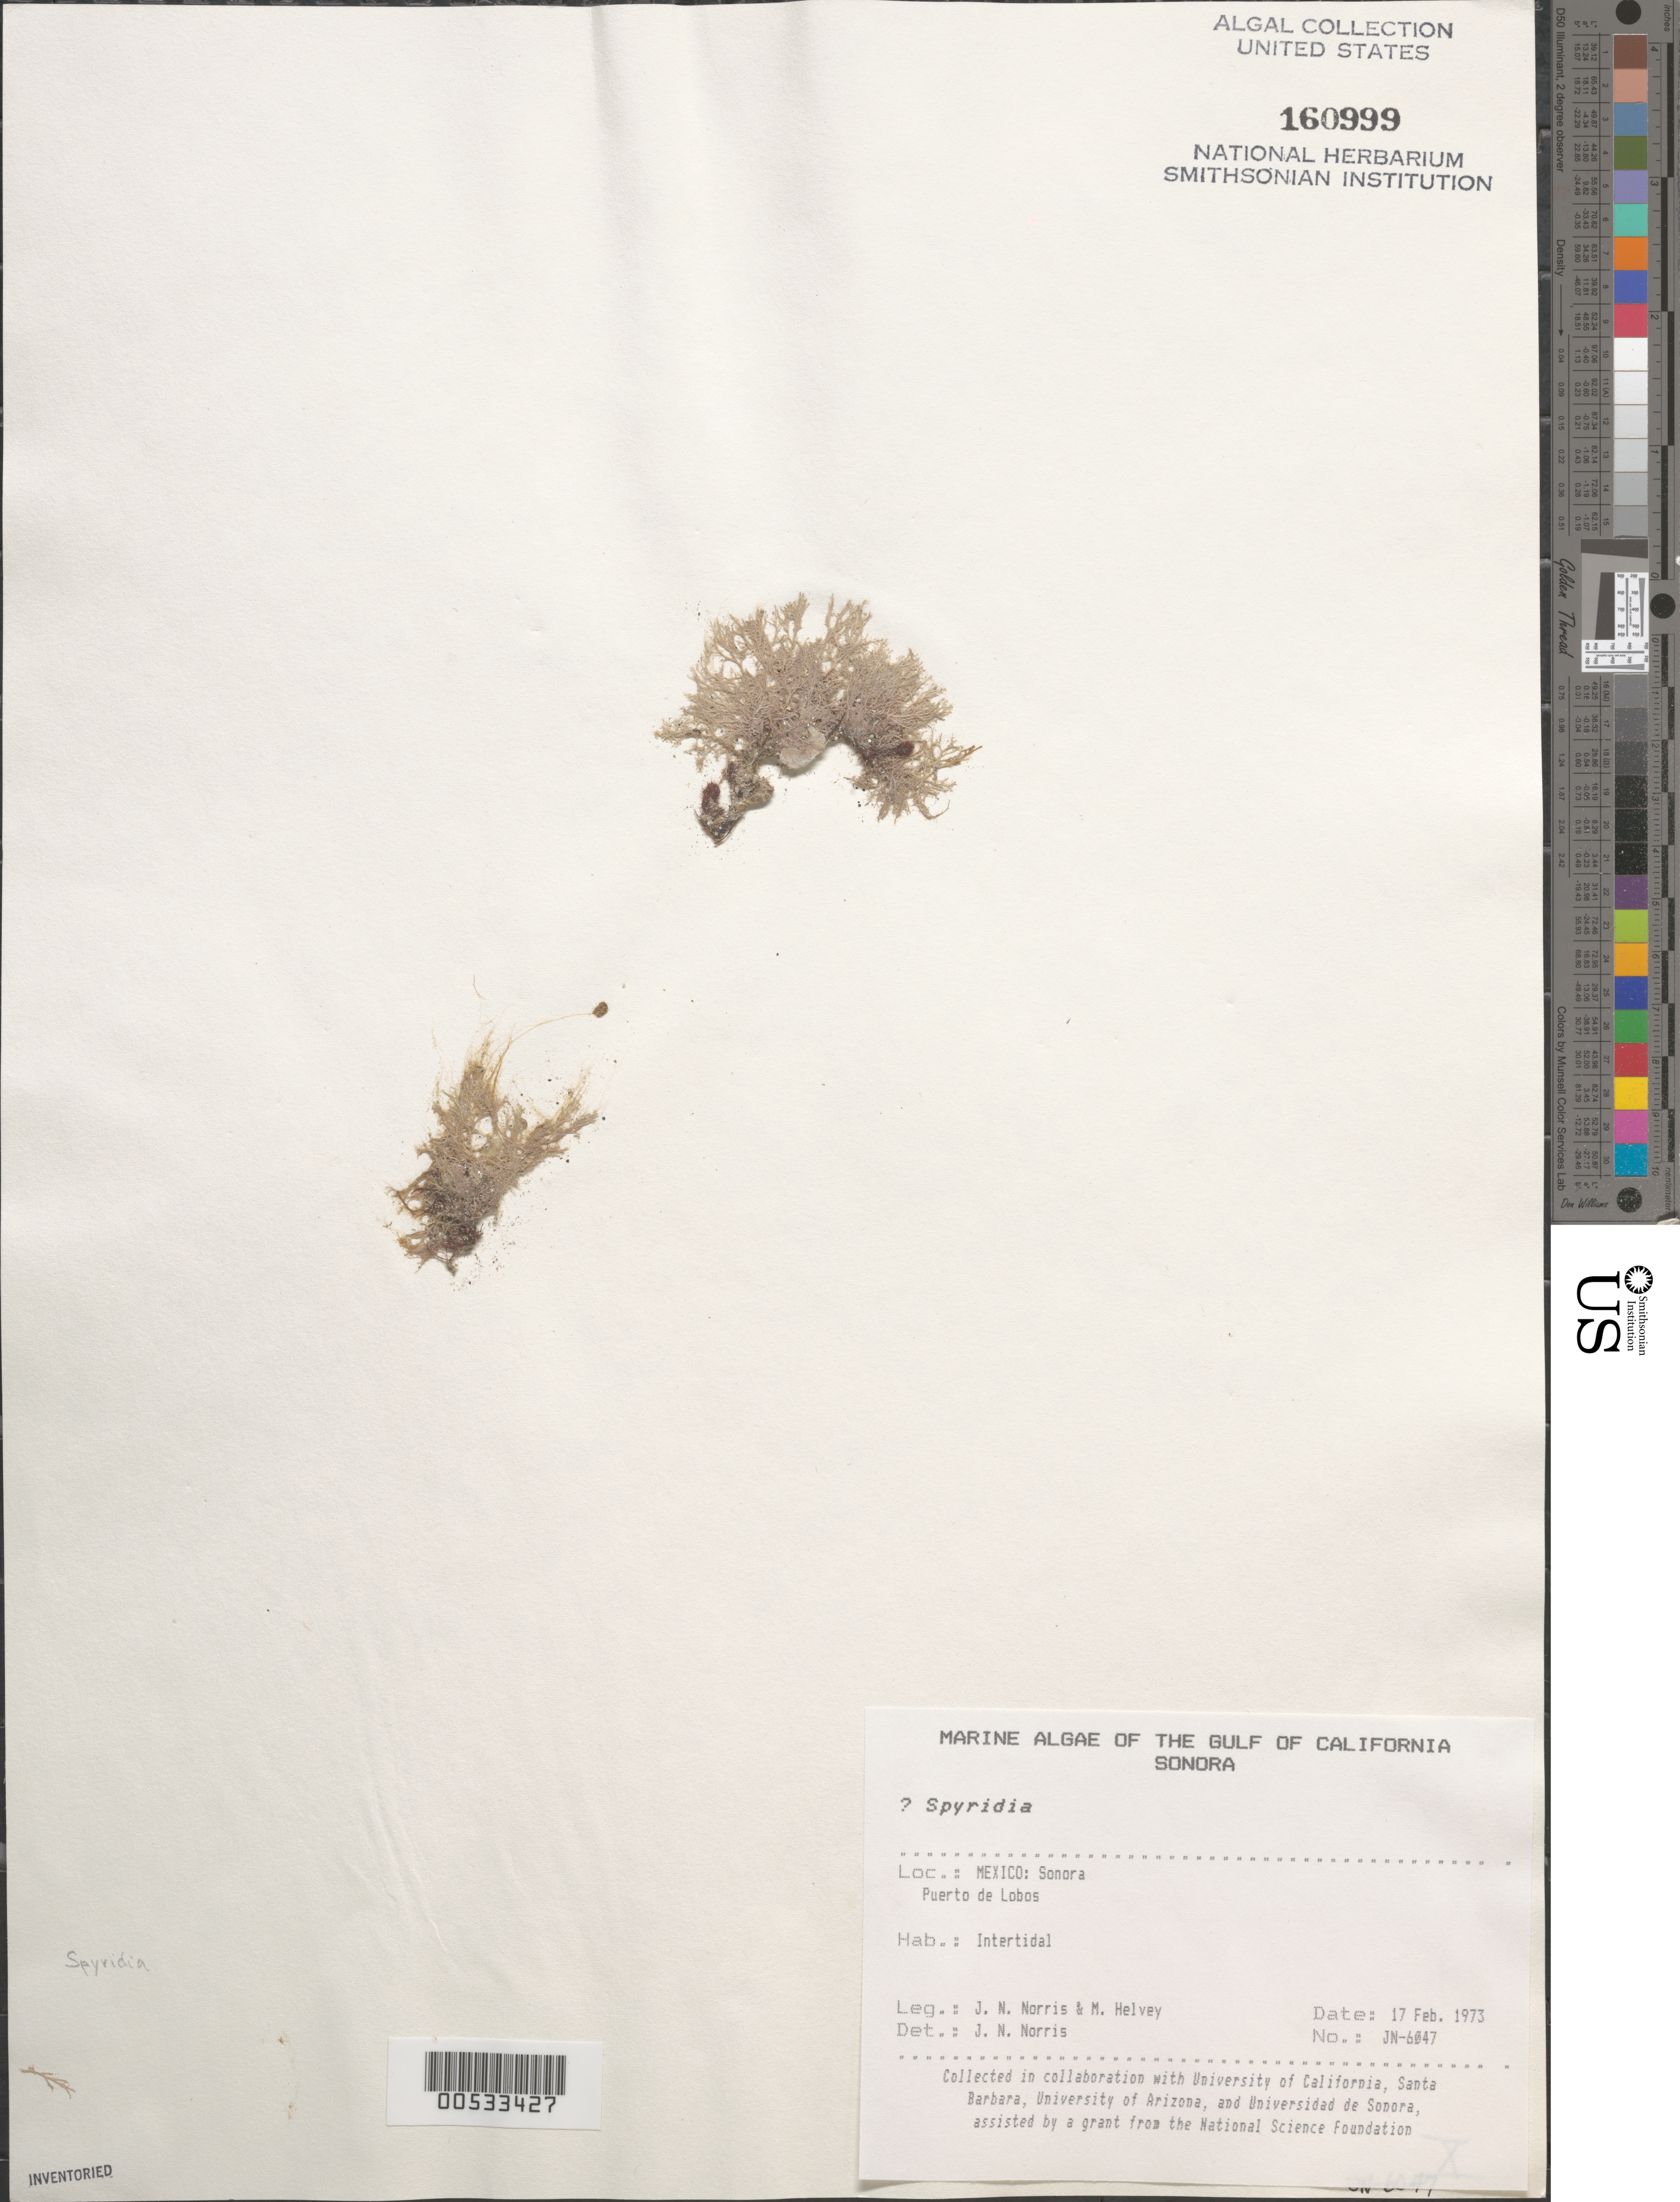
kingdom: Plantae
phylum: Rhodophyta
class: Florideophyceae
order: Ceramiales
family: Spyridiaceae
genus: Spyridia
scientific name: Spyridia sp.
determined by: Norris, James N.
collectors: J. N. Norris & M. Helvey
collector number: JN-6047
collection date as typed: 17 Feb 1973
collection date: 1973-02-17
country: Mexico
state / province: Sonora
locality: Puerto de Lobos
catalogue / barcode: US 160999